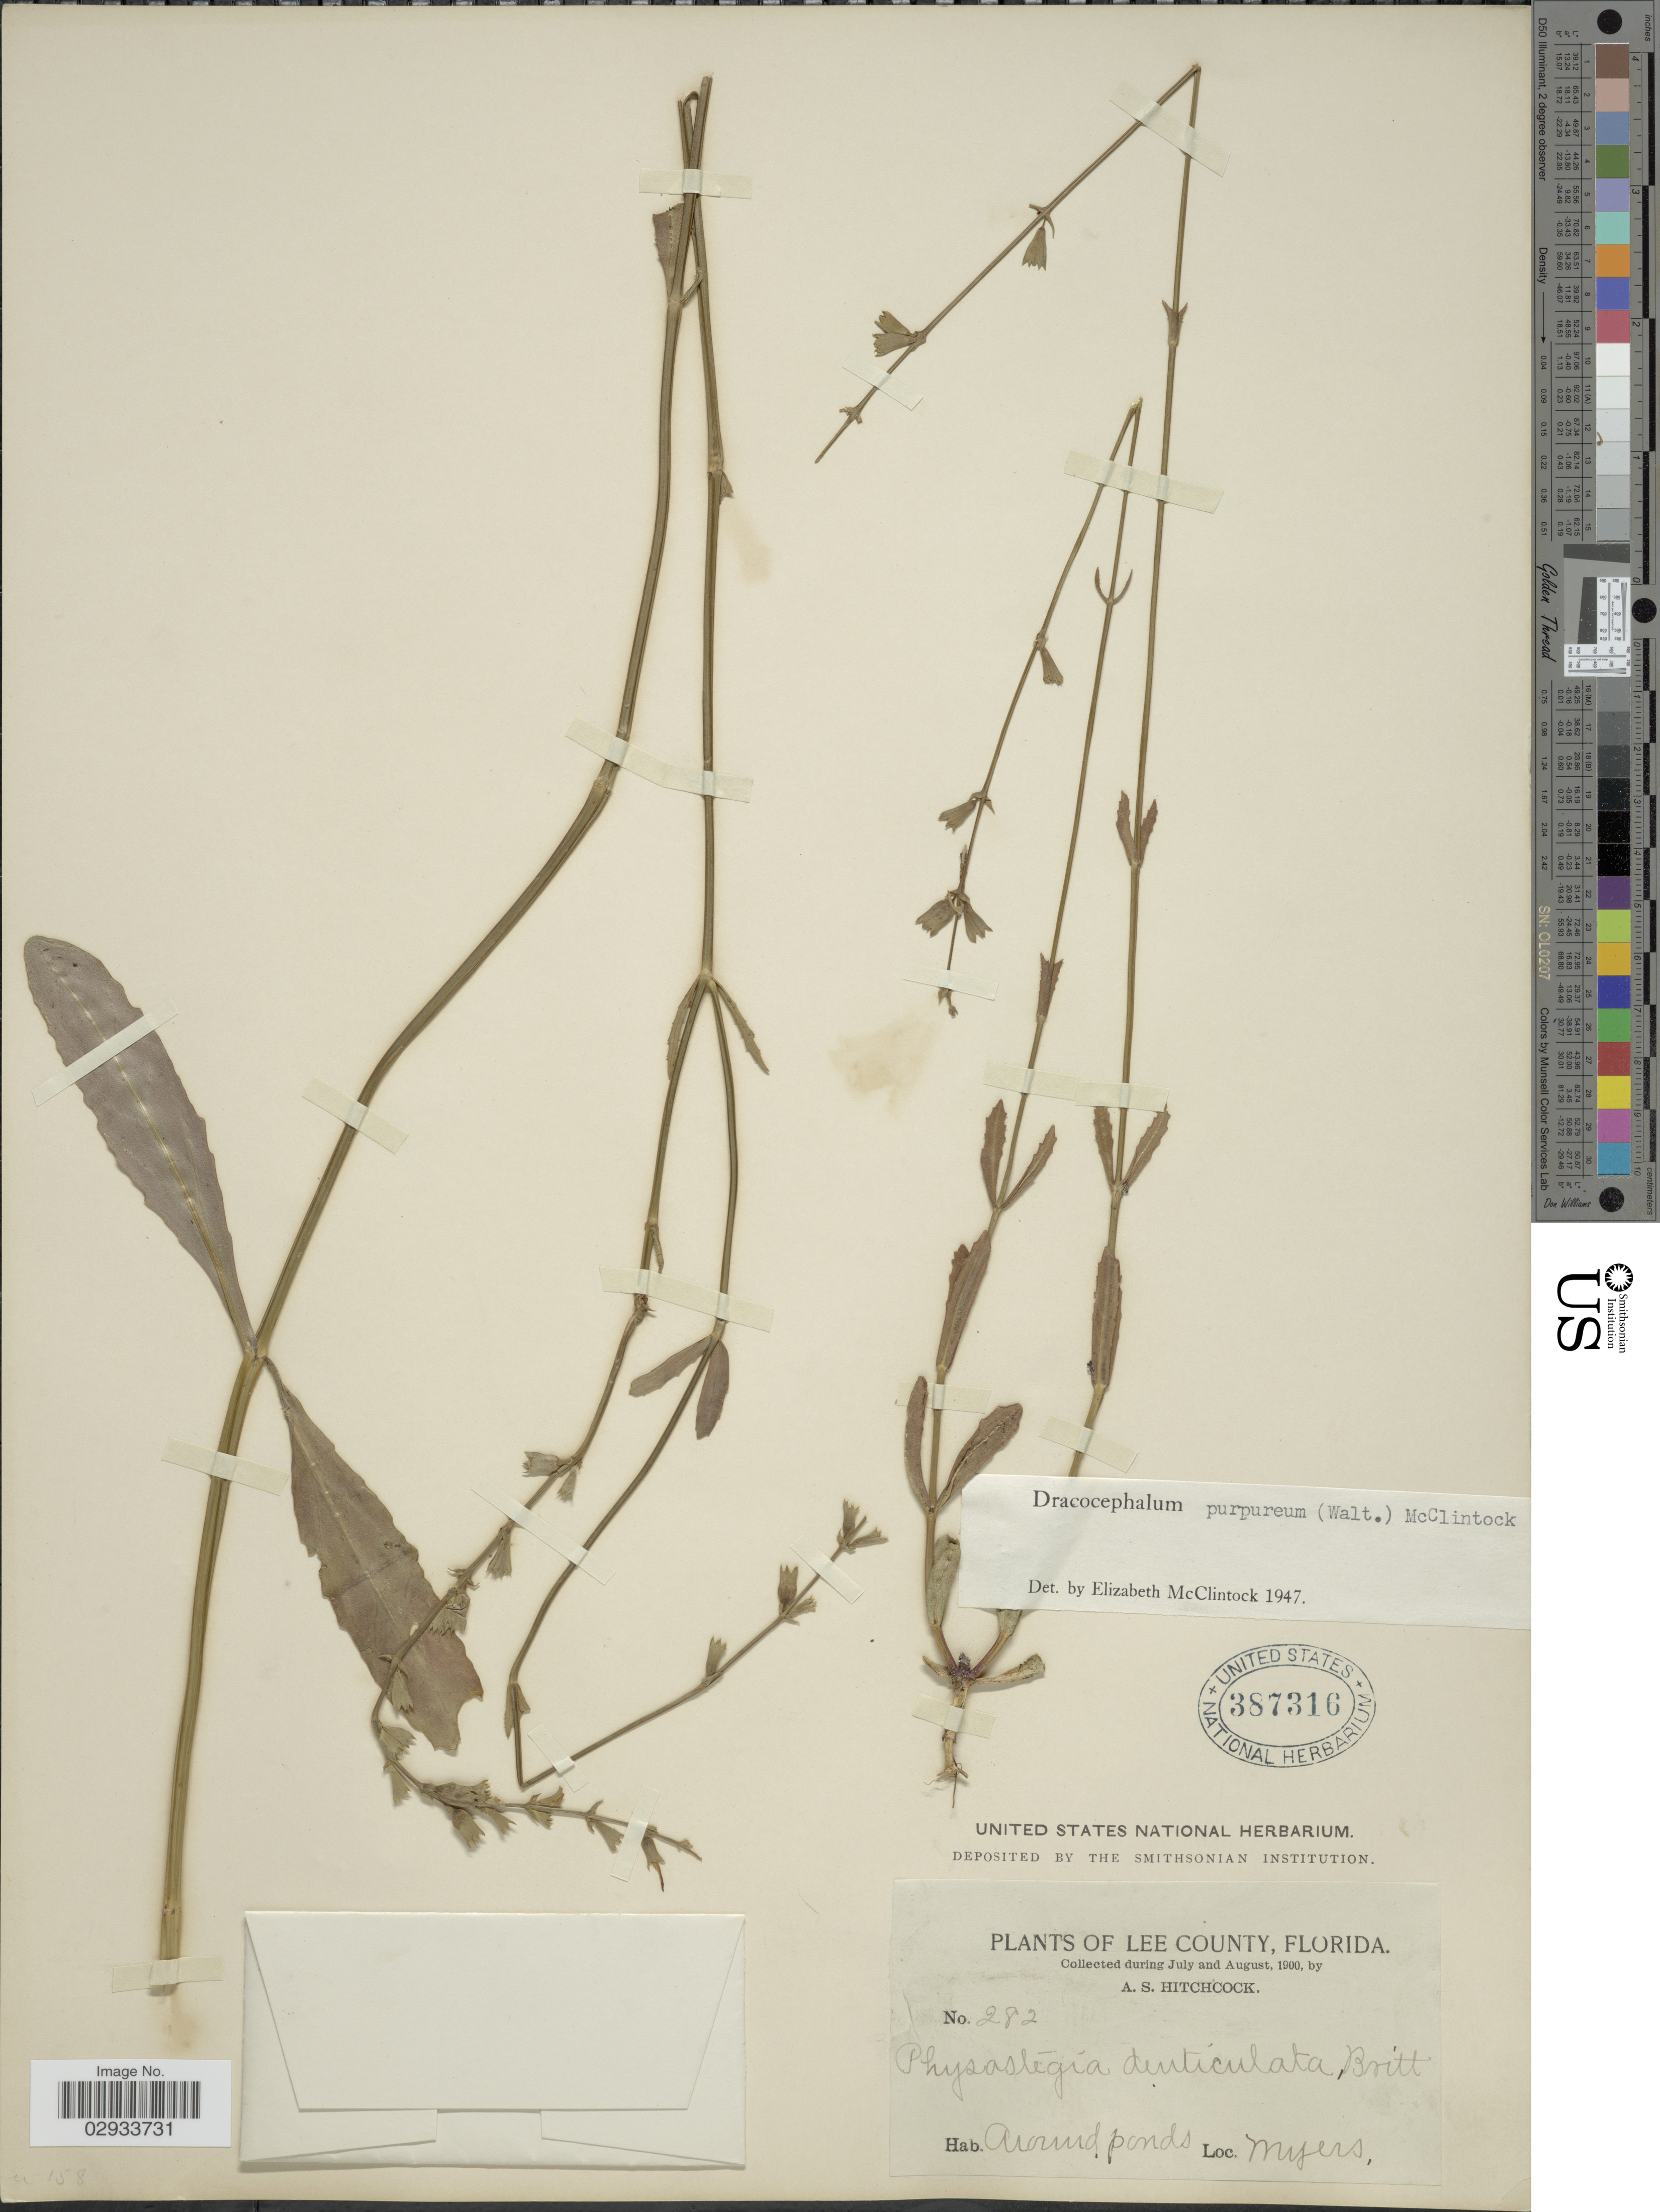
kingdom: Plantae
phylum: Tracheophyta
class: Magnoliopsida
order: Lamiales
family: Lamiaceae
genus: Physostegia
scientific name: Physostegia denticulata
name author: (Aiton) Britton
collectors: A. S. Hitchcock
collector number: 282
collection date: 1900-07/1900-08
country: United States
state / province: Florida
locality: Lee County, Florida, around ponds, Myers.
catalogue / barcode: US 387316